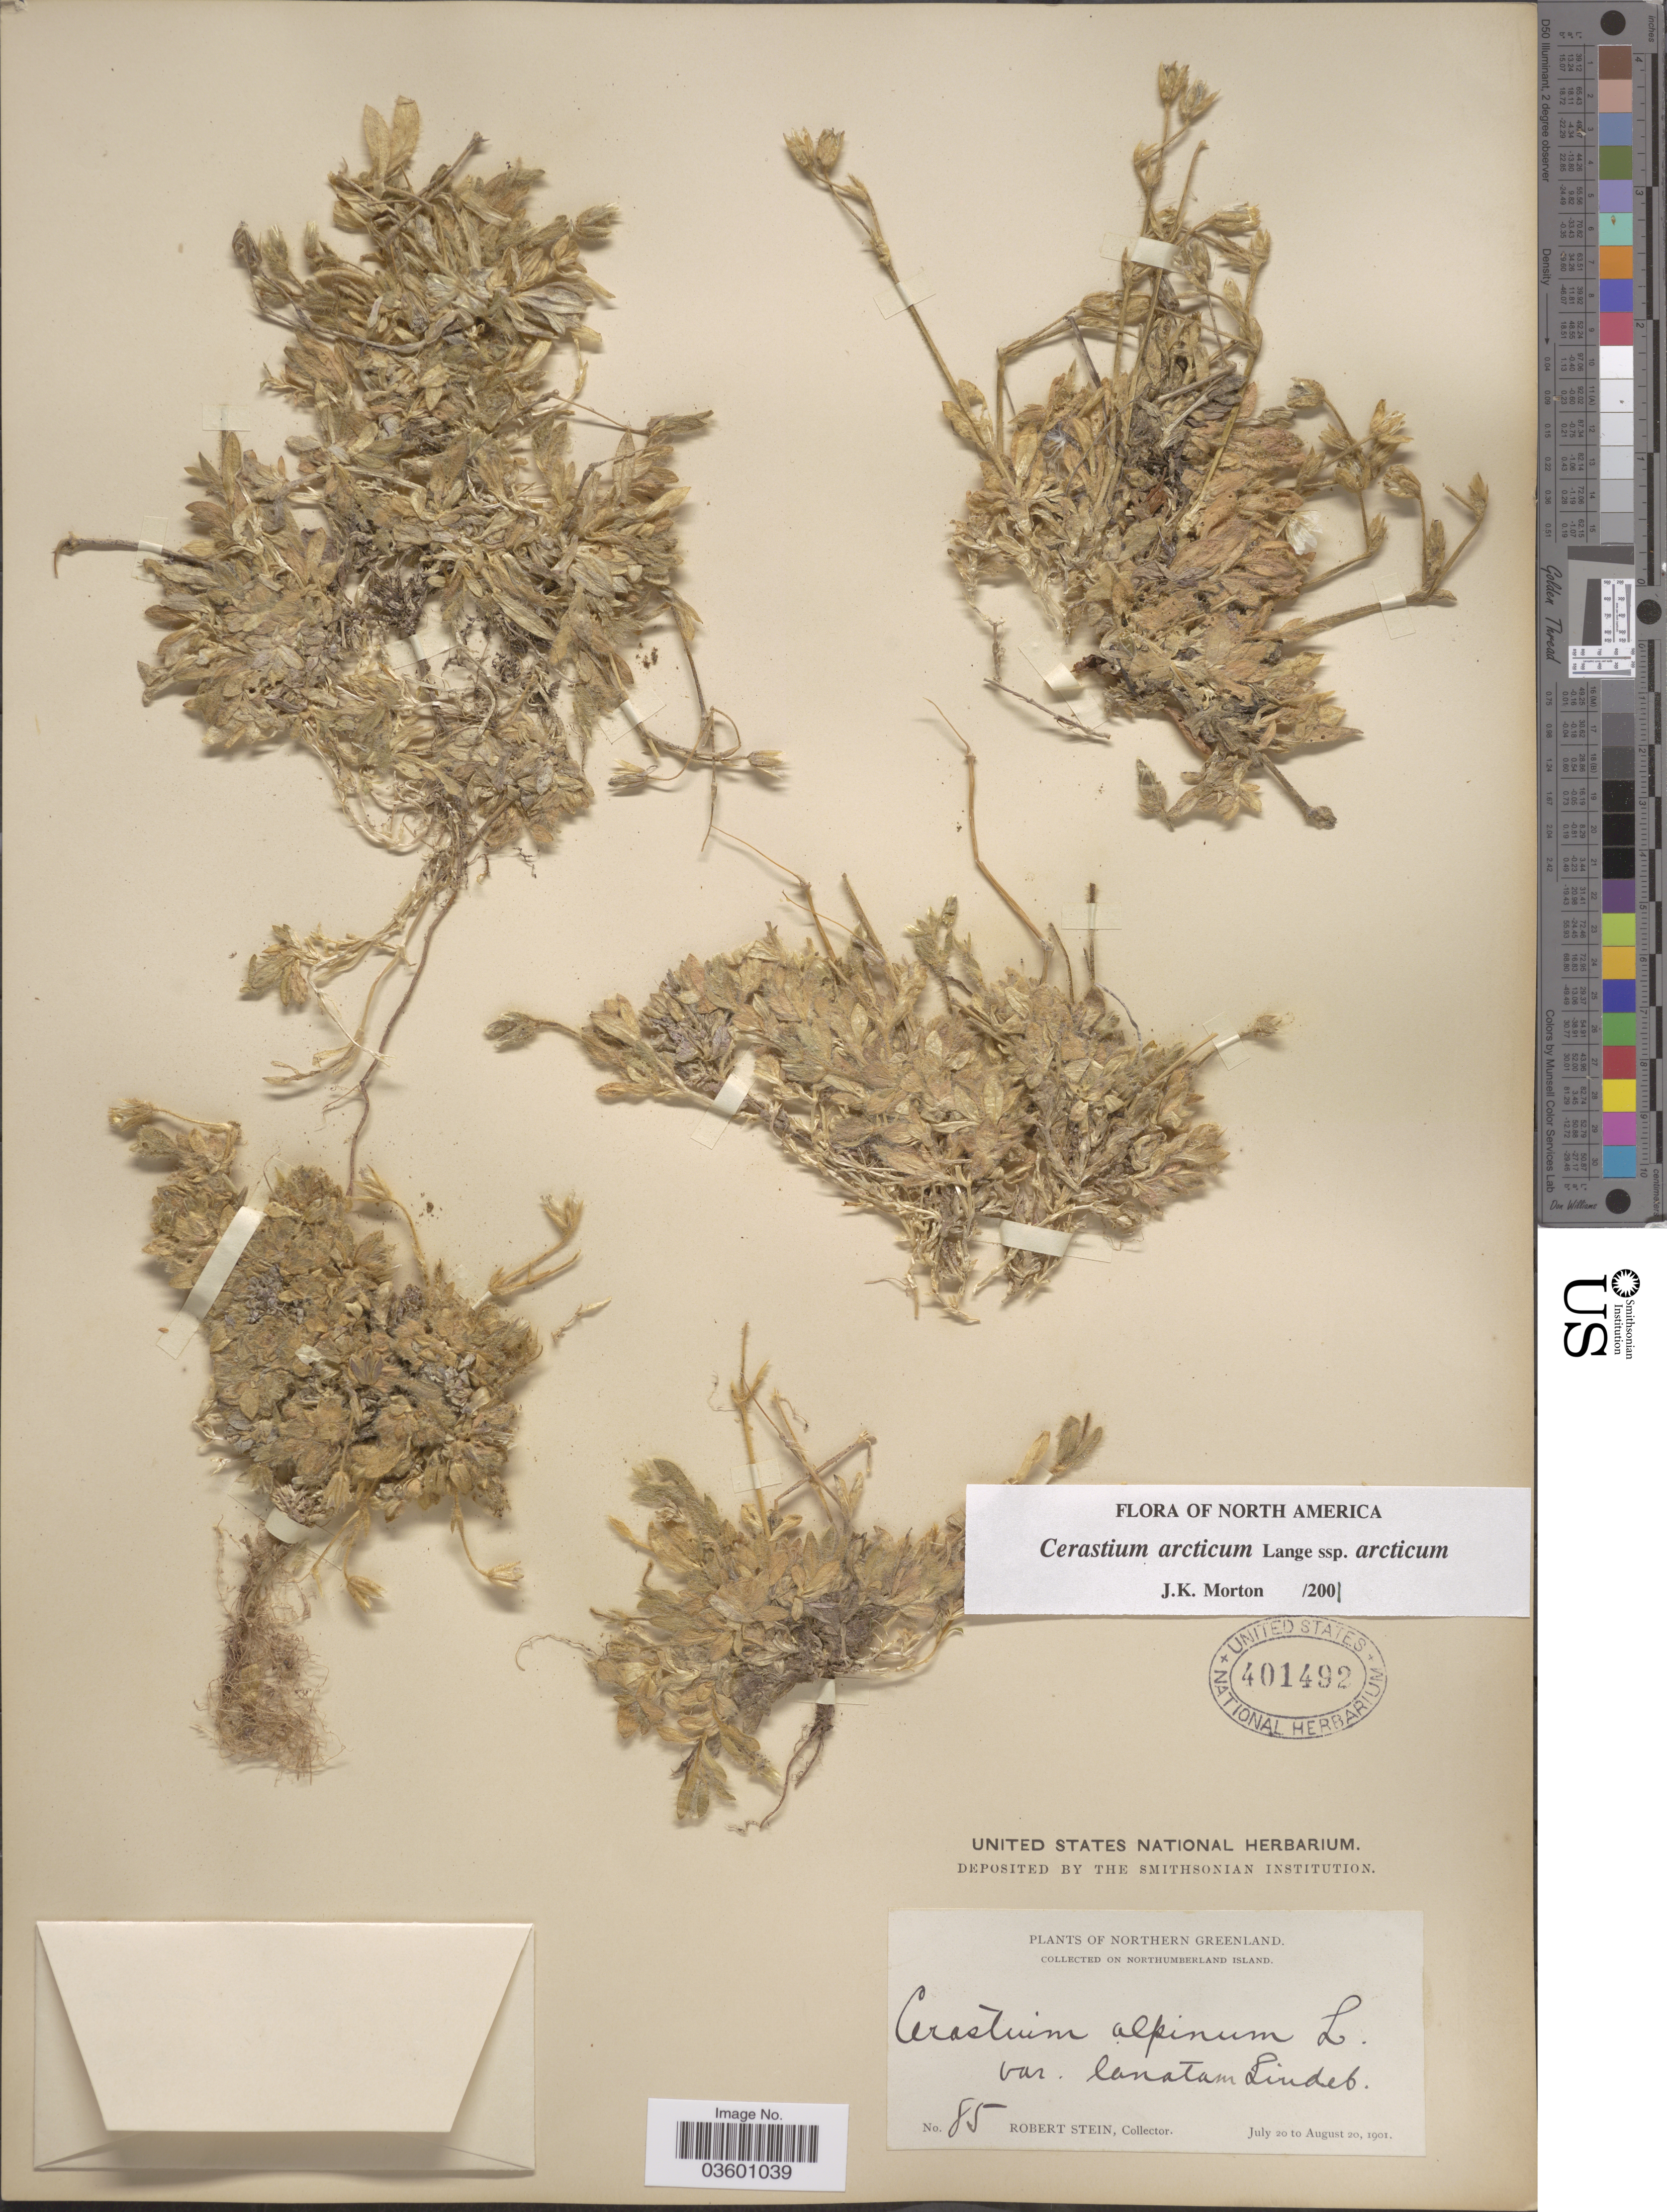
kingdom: Plantae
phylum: Tracheophyta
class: Magnoliopsida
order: Caryophyllales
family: Caryophyllaceae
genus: Cerastium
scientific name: Cerastium arcticum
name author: Lange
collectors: R. Stein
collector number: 85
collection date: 1901-07-20/1901-08-20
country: Greenland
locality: Northern Greenland. Northumberland Island.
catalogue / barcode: US 401492